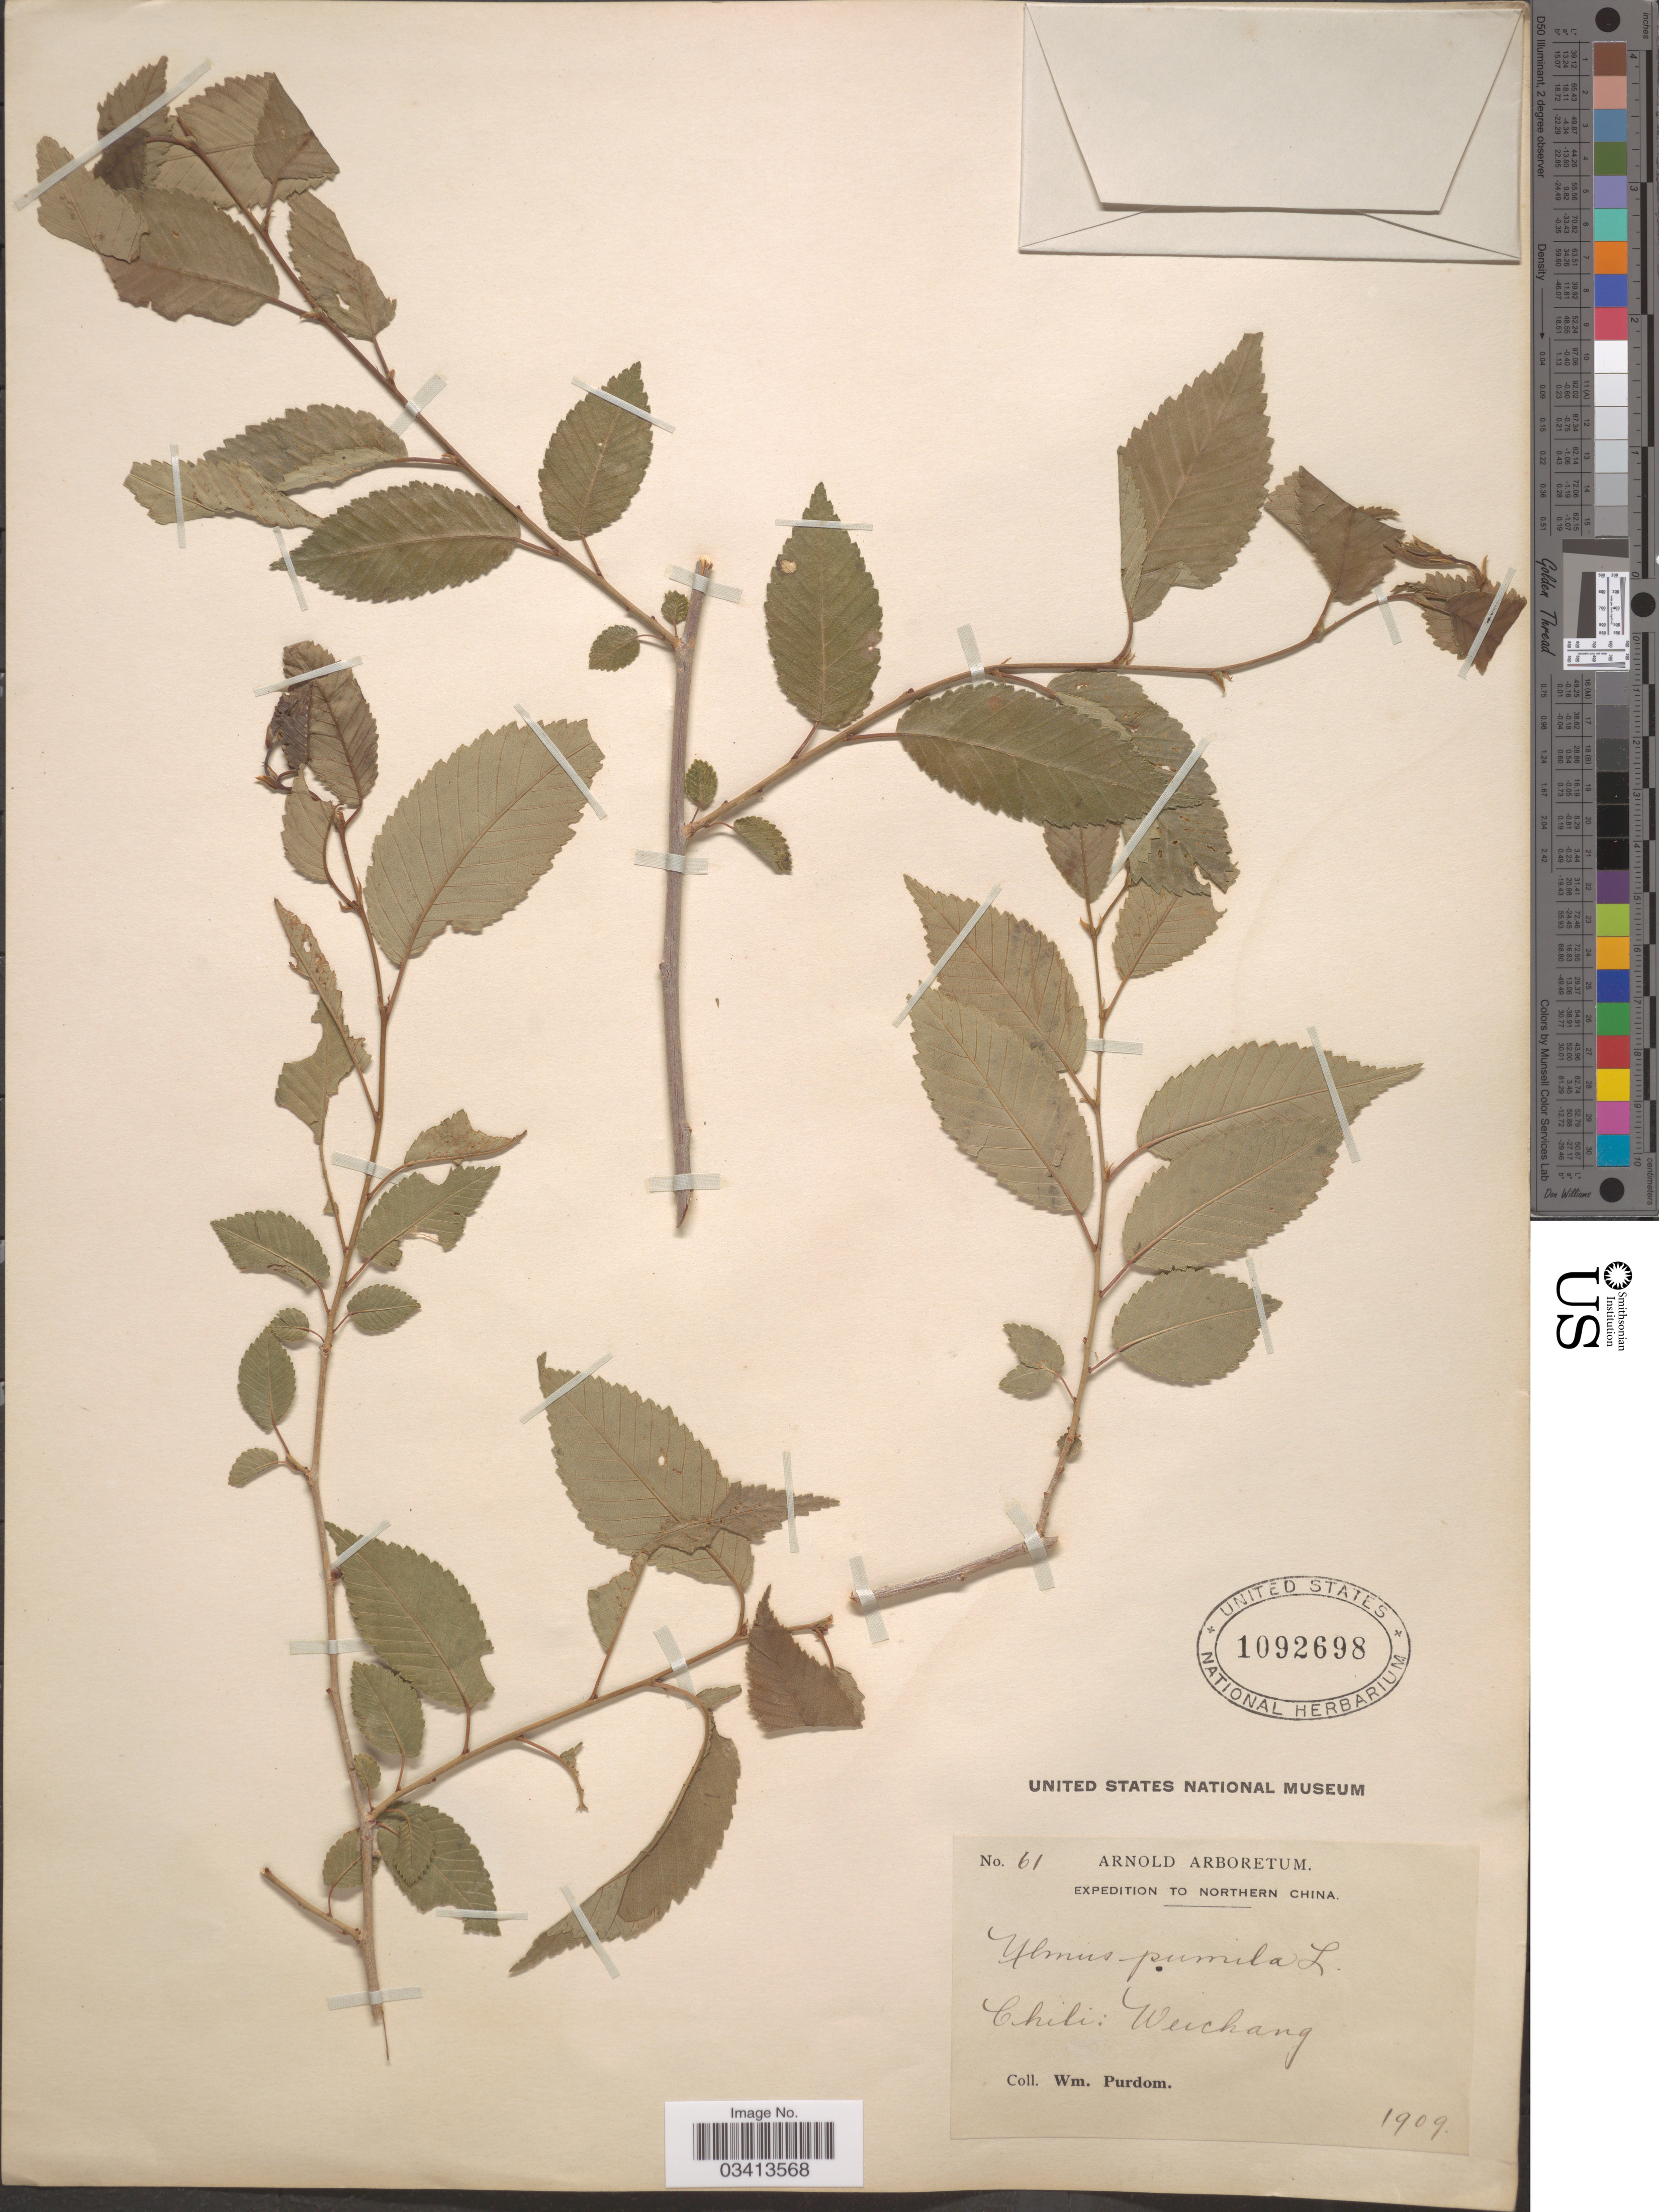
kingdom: Plantae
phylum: Tracheophyta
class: Magnoliopsida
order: Rosales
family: Ulmaceae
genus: Ulmus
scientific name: Ulmus pumila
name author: L.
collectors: W. Purdom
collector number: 61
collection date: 1909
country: China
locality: Northern China. Chili: Weichang.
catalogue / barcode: US 1092698